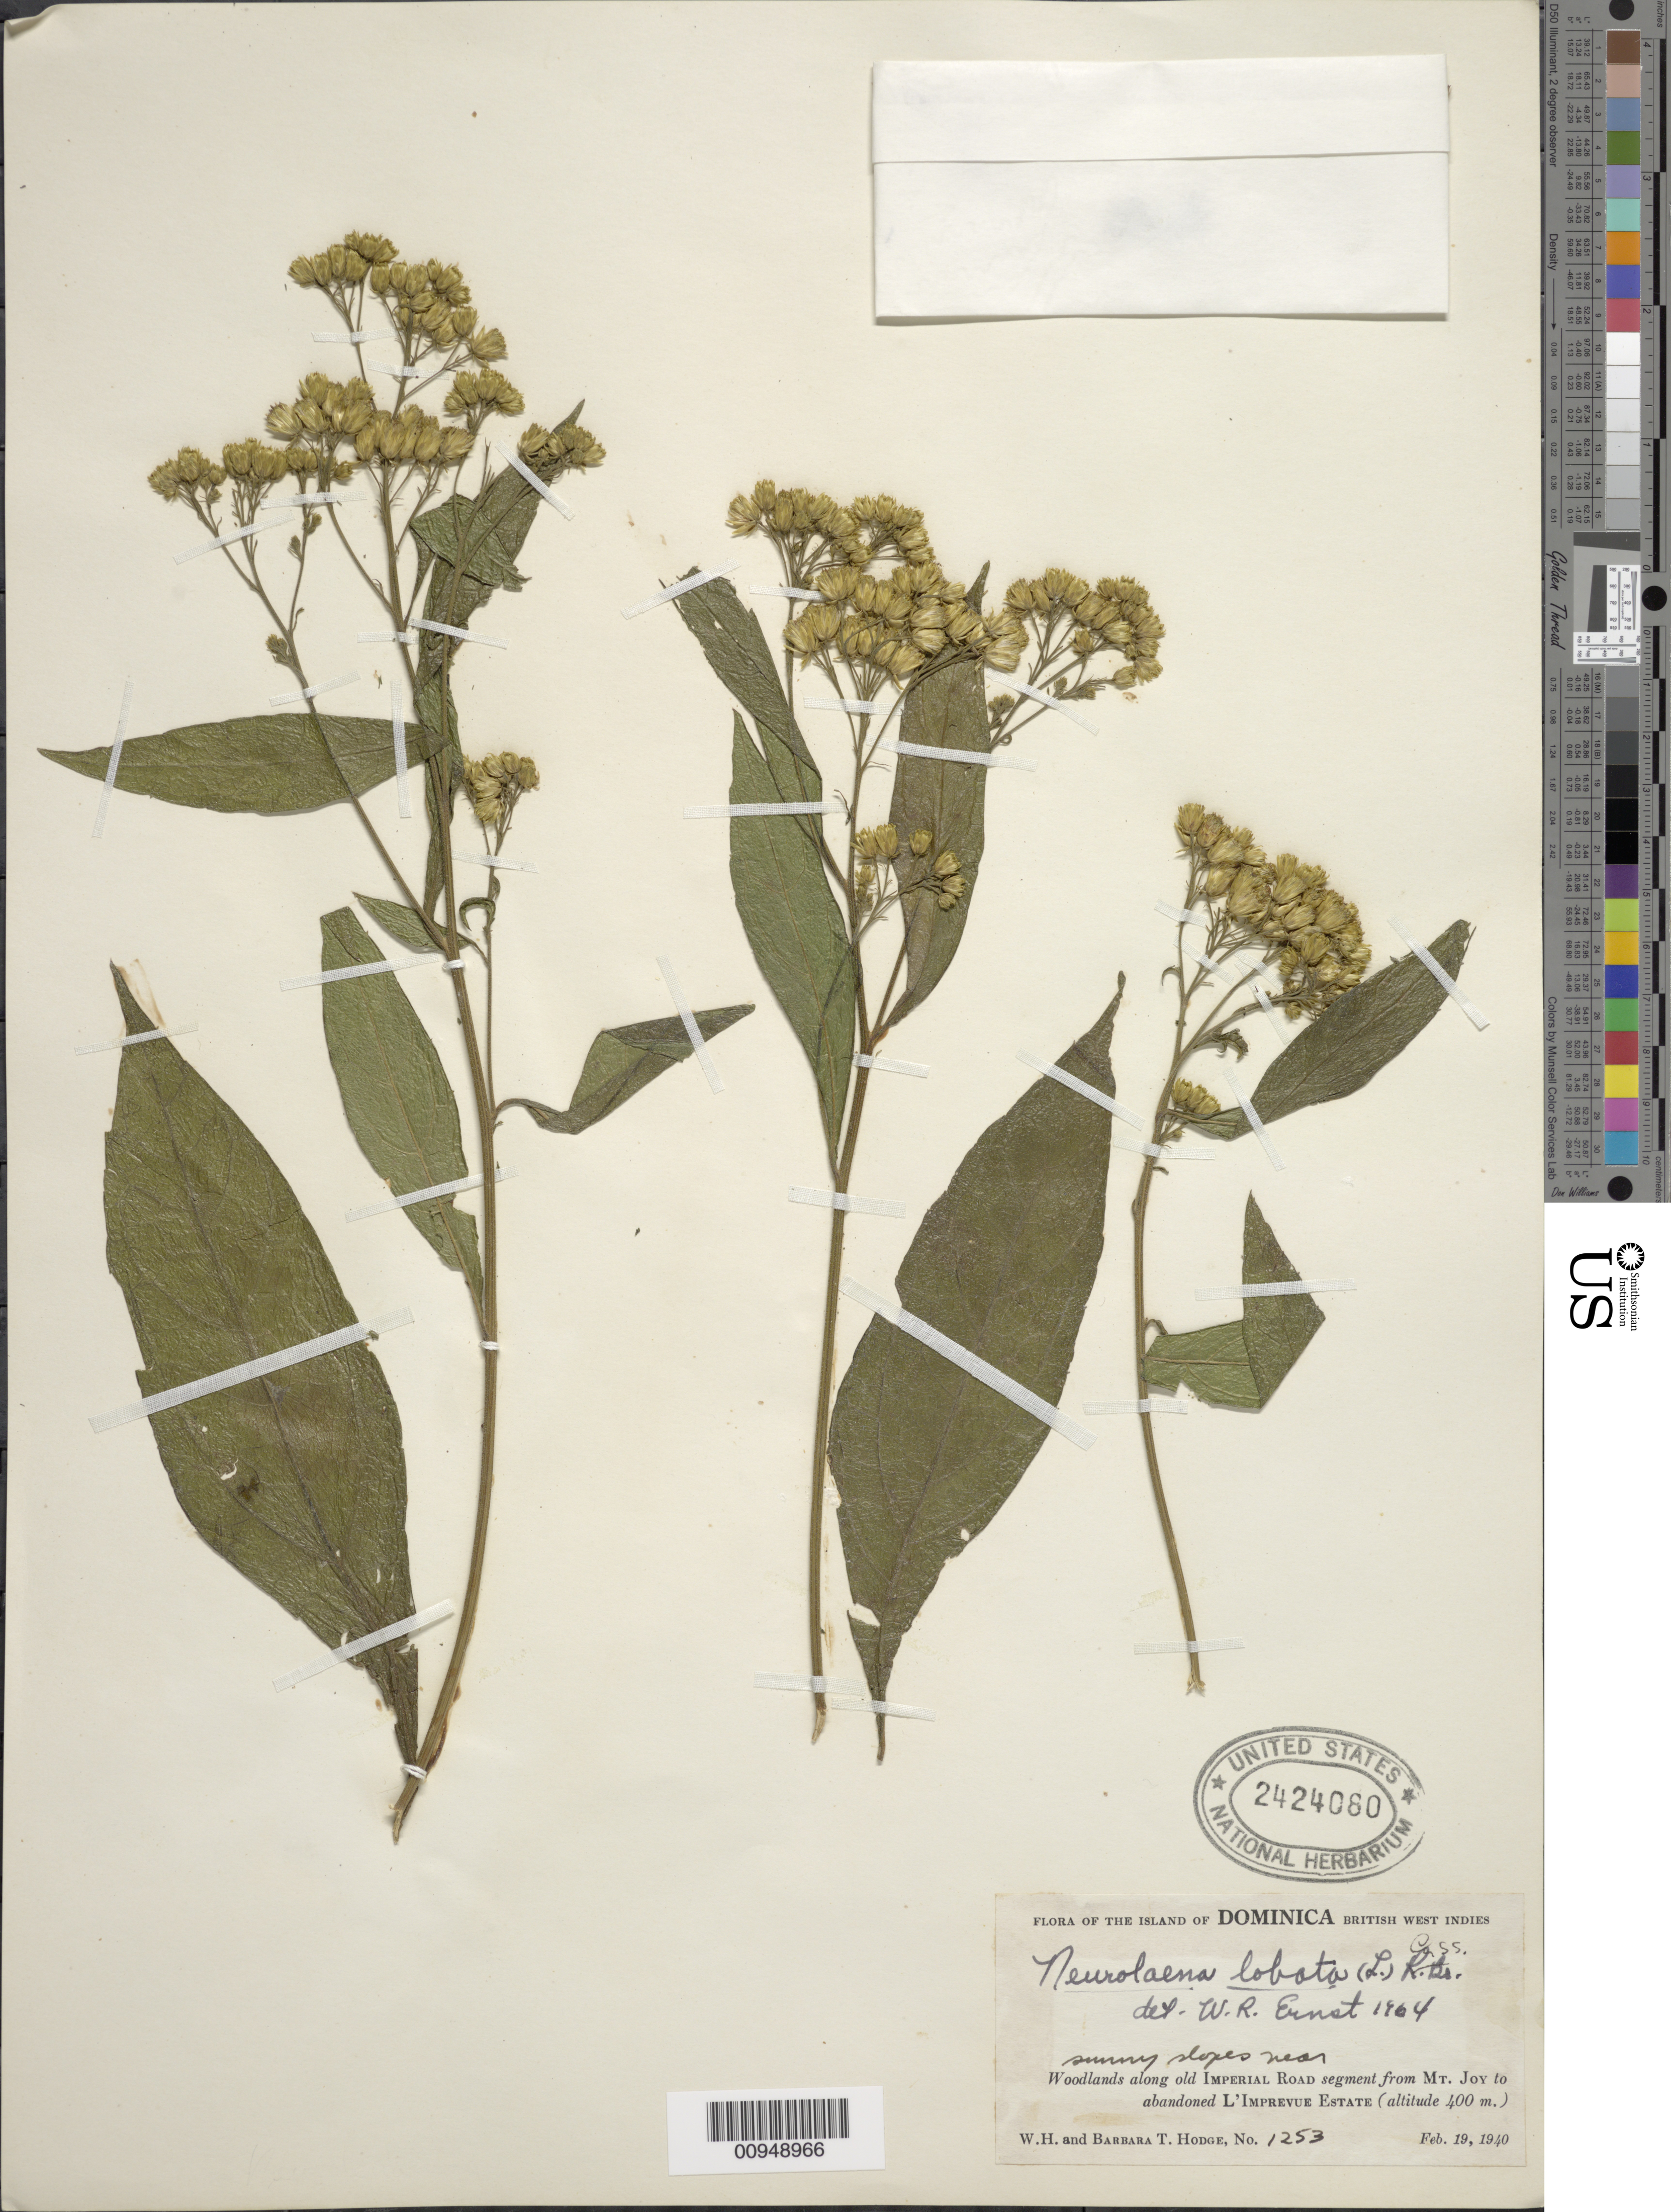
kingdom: Plantae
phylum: Tracheophyta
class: Magnoliopsida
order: Asterales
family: Asteraceae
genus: Neurolaena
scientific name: Neurolaena lobata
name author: (L.) R. Br. ex Cass.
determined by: Ernst, W. R., (US), NMNH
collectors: W. Hodge & B. Hodge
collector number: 1253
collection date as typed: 18 Feb 1940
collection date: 1940-02-18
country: Dominica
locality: Woodlands along old Imperial Road segment from Mt. Joy to abondoned L'Imprevue Estate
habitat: Sunny slopes near woodlands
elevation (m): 400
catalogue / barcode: US 2424080